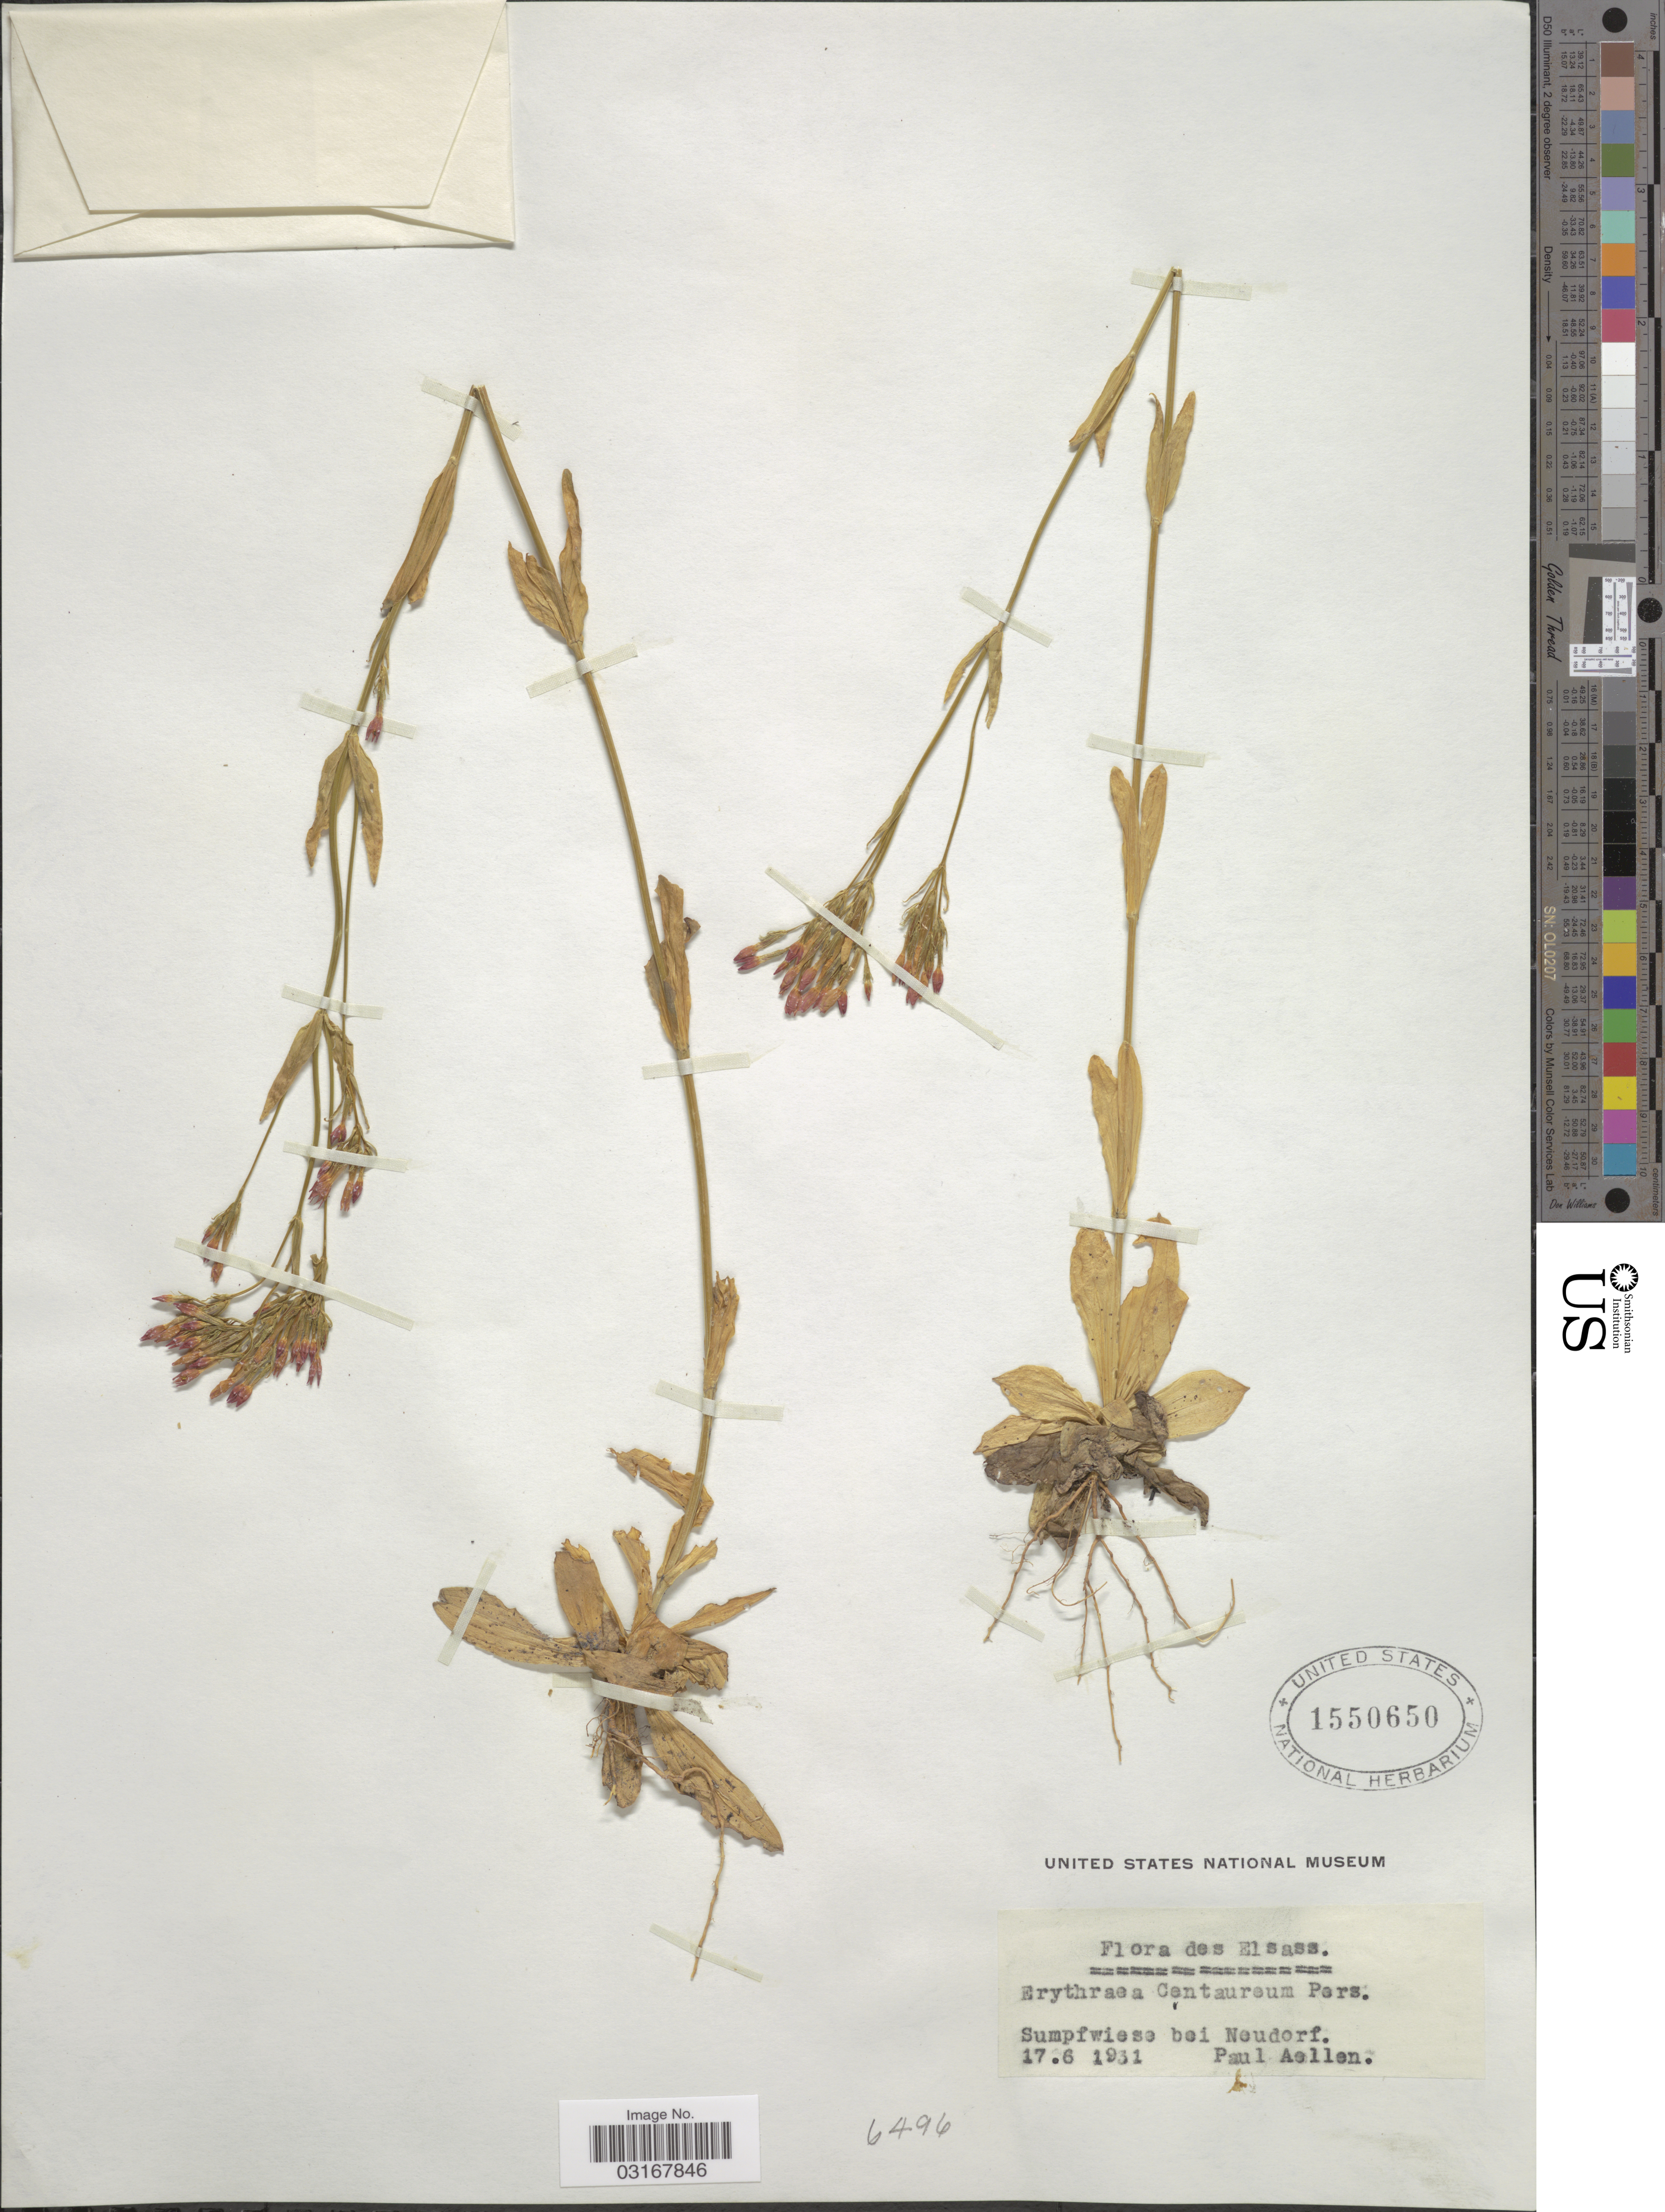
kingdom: Plantae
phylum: Tracheophyta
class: Magnoliopsida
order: Gentianales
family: Gentianaceae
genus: Centaurium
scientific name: Centaurium umbellatum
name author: Gilib.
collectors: P. Aellen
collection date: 1931-06-17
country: France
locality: Elsass. Sumpfwiese bei Neudorf.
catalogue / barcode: US 1550650